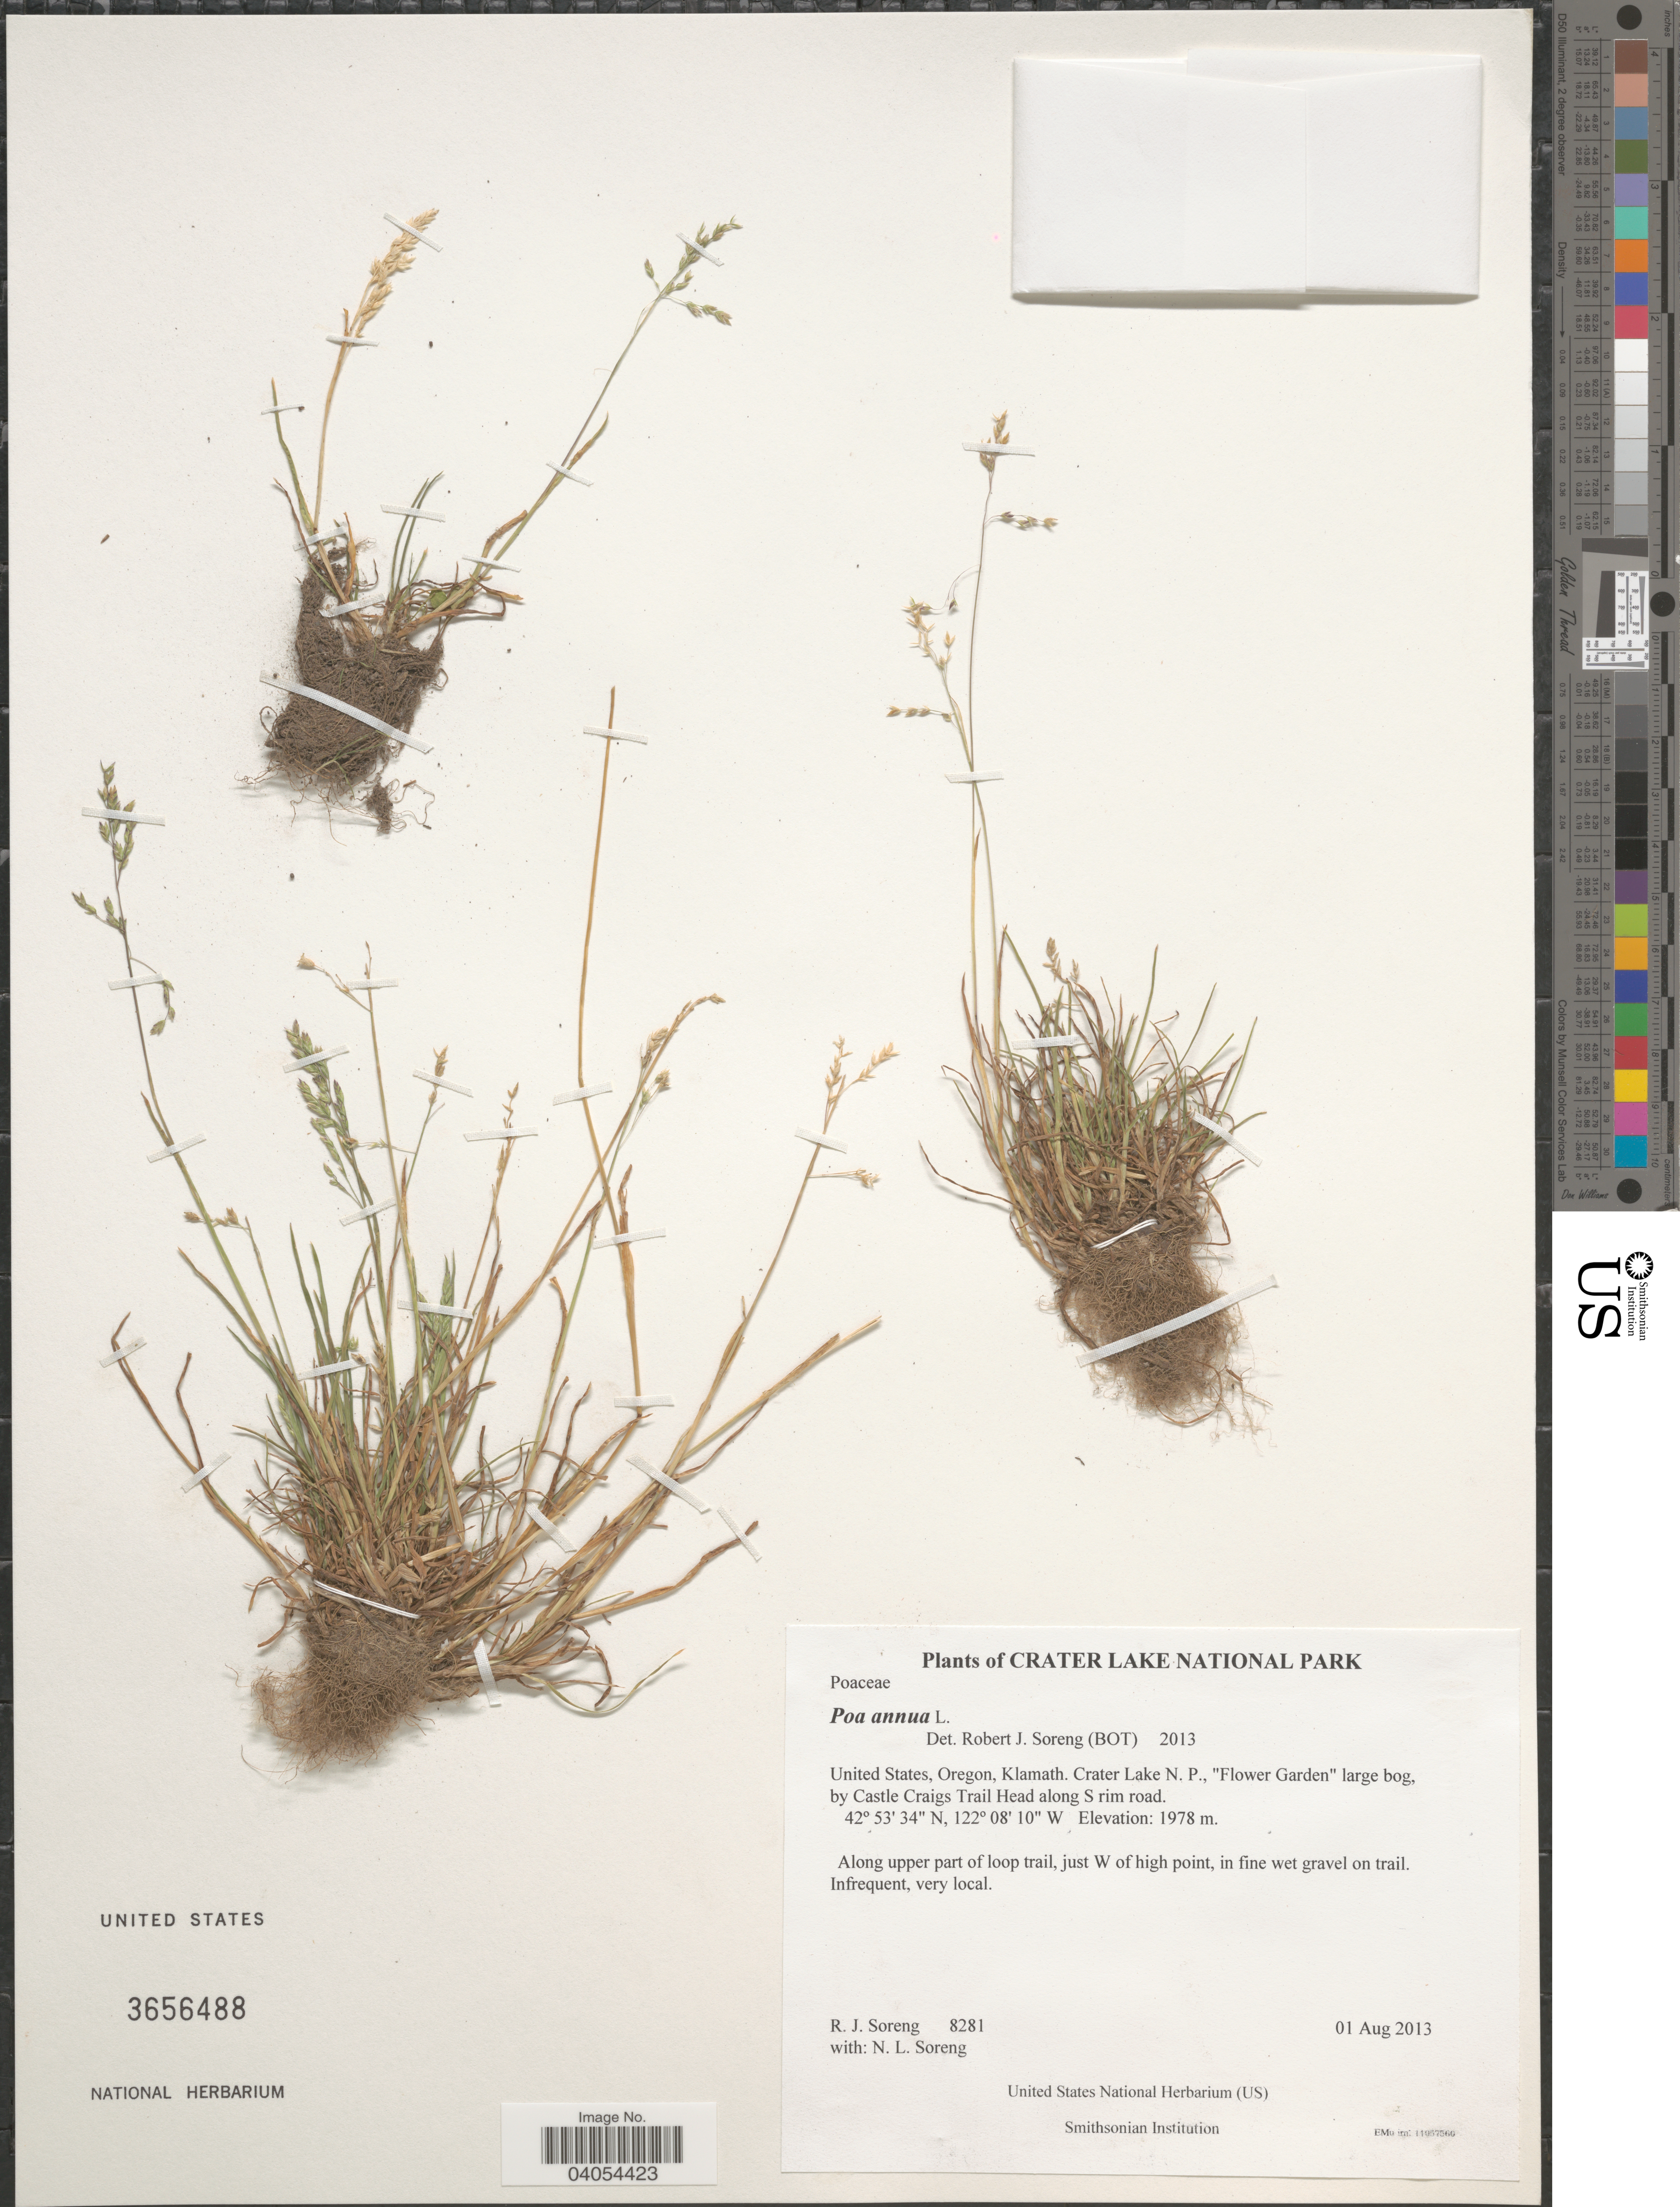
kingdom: Plantae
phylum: Tracheophyta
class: Liliopsida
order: Poales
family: Poaceae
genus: Poa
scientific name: Poa annua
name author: L.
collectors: R. J. Soreng & N. L. Soreng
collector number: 8281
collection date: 2013-08-01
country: United States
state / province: Oregon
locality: Crater Lake National Park. Klamath. Crater Lake N.P., "Flower Garden" large bog, by Castle Craigs Trail Head along S rim road. Along upper part of loop trail, just W of high point, in fine wet gravel on trail.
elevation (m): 1978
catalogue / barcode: US 3656488